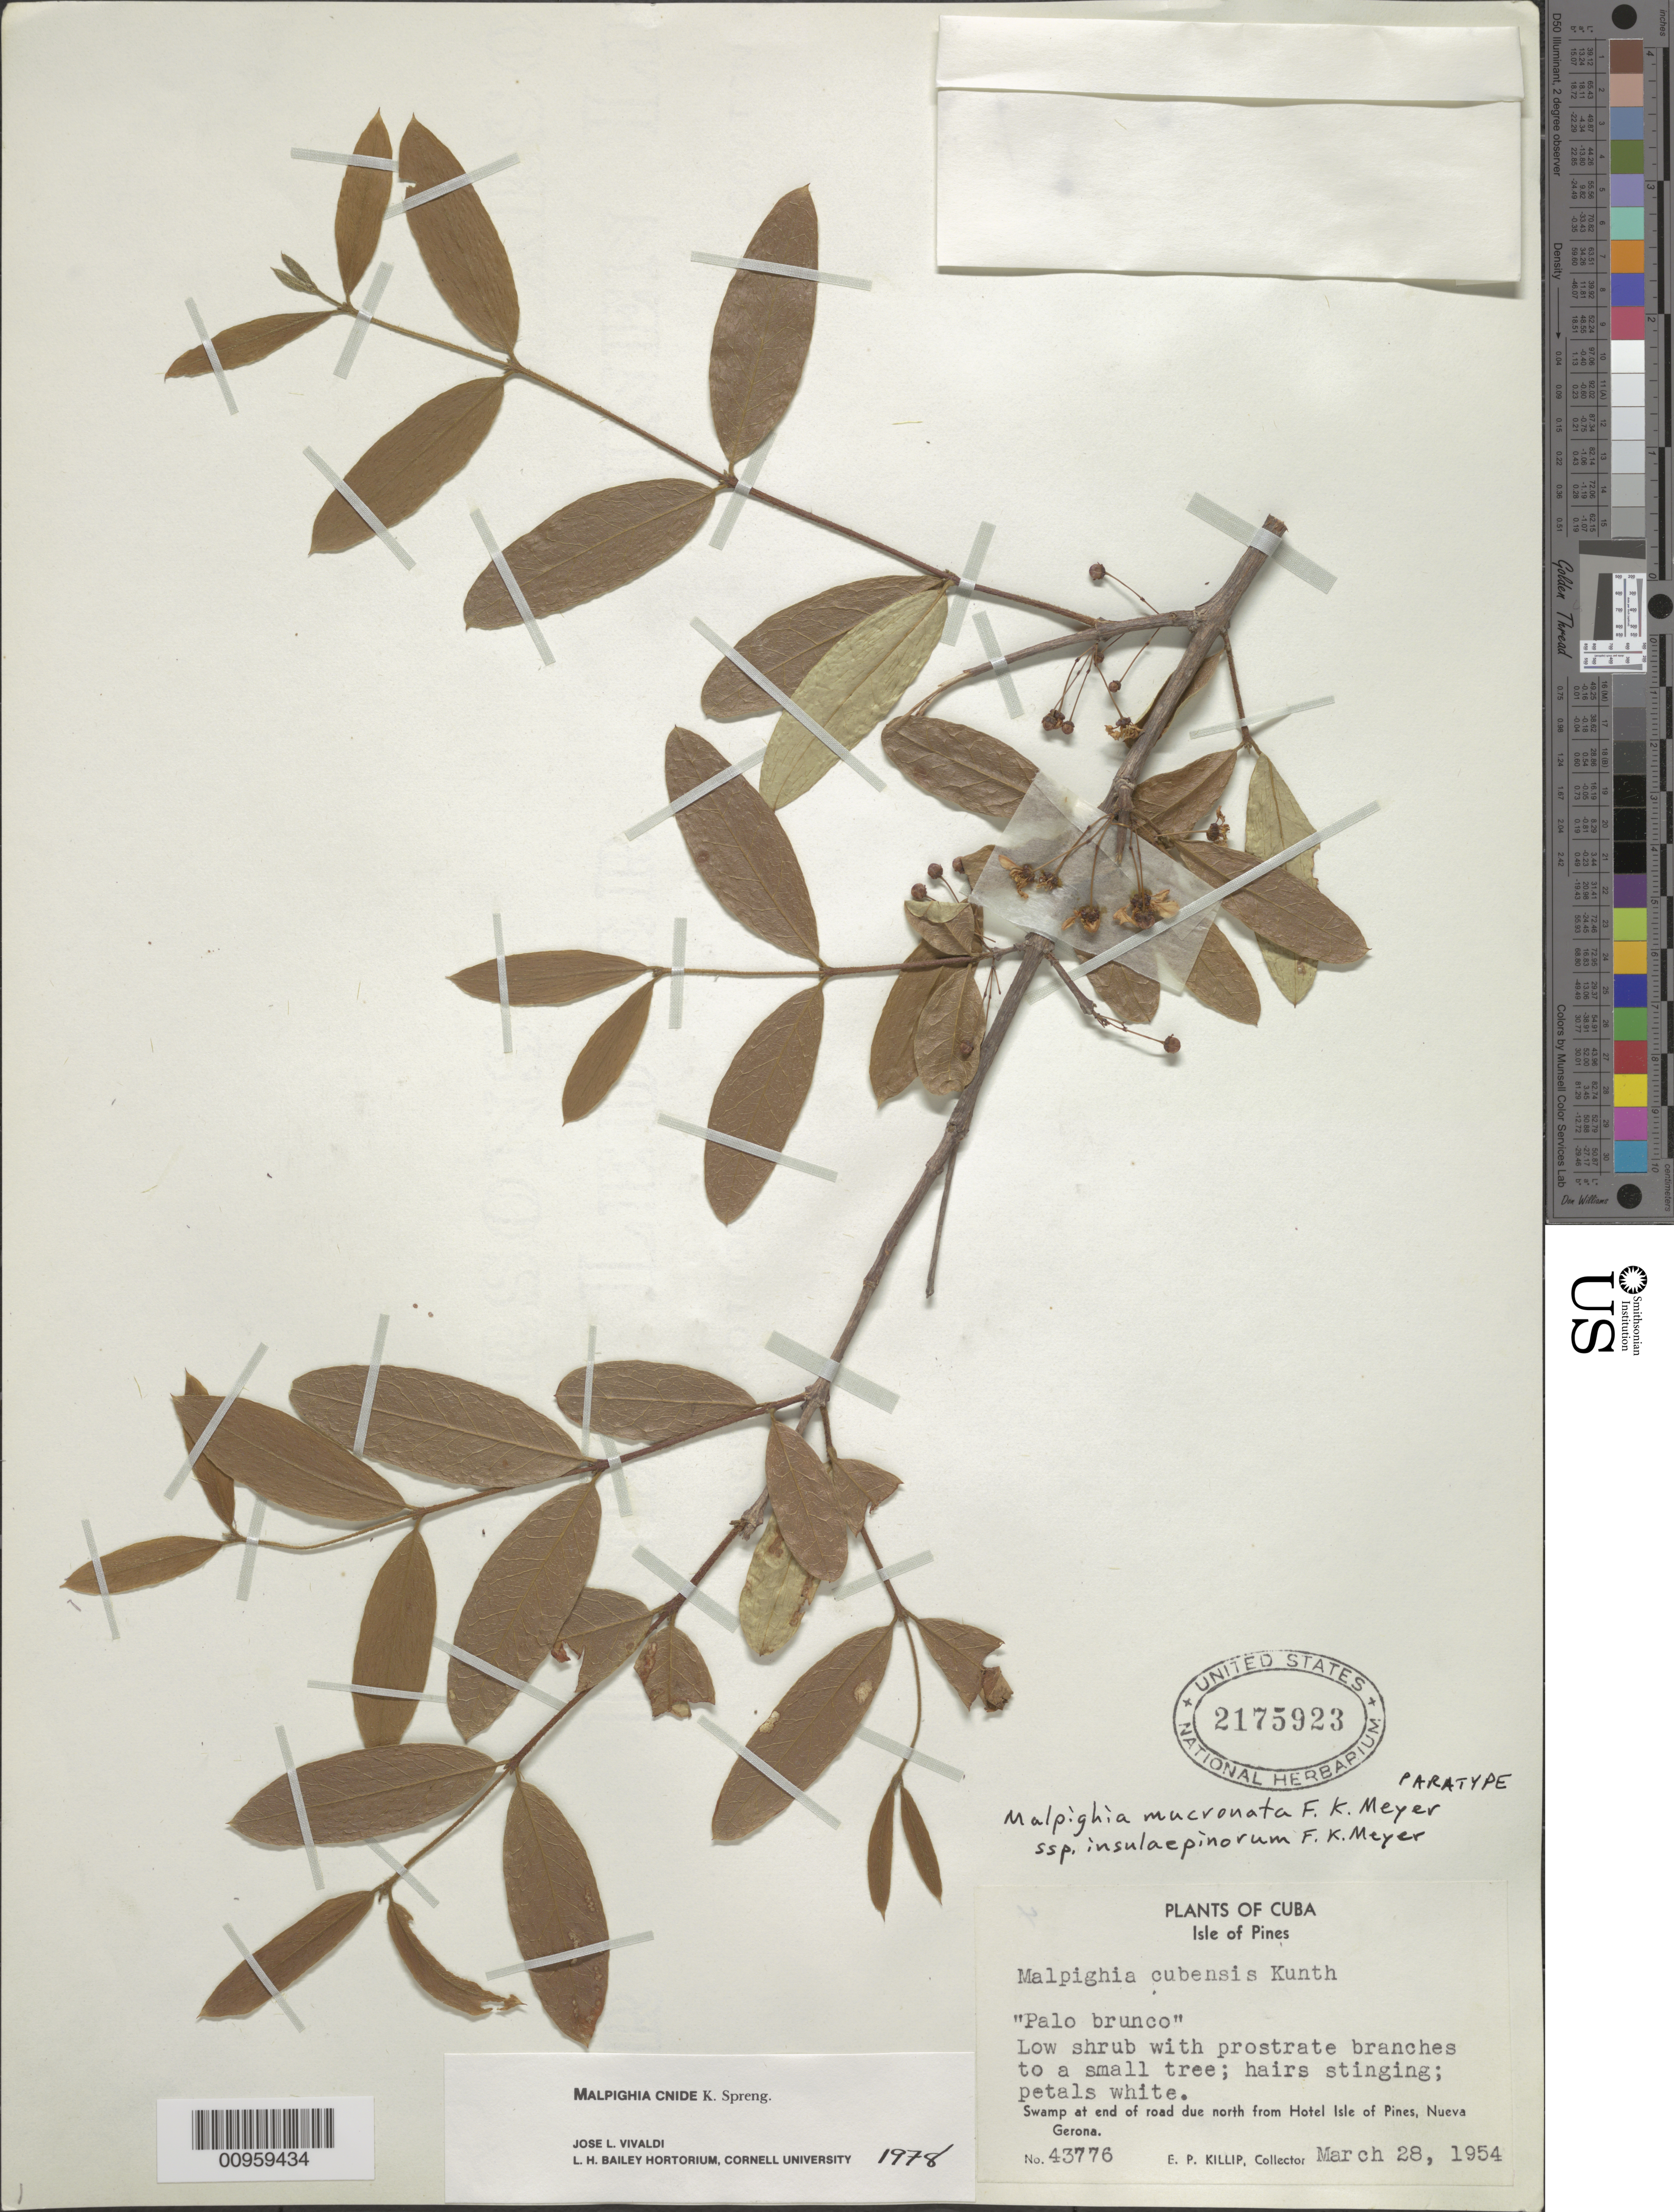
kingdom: Plantae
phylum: Tracheophyta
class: Magnoliopsida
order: Malpighiales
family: Malpighiaceae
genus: Malpighia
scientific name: Malpighia mucronata subsp. insulae-pinorum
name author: F.K. Mey.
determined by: Meyer, F. K.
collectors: E. P. Killip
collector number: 43776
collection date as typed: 28 Mar 1954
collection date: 1954-03-28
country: Cuba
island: Isla de la Juventud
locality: At end of road due N from Hotel Isle of Pines, Nueva Gerona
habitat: Swamp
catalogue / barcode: US 2175923